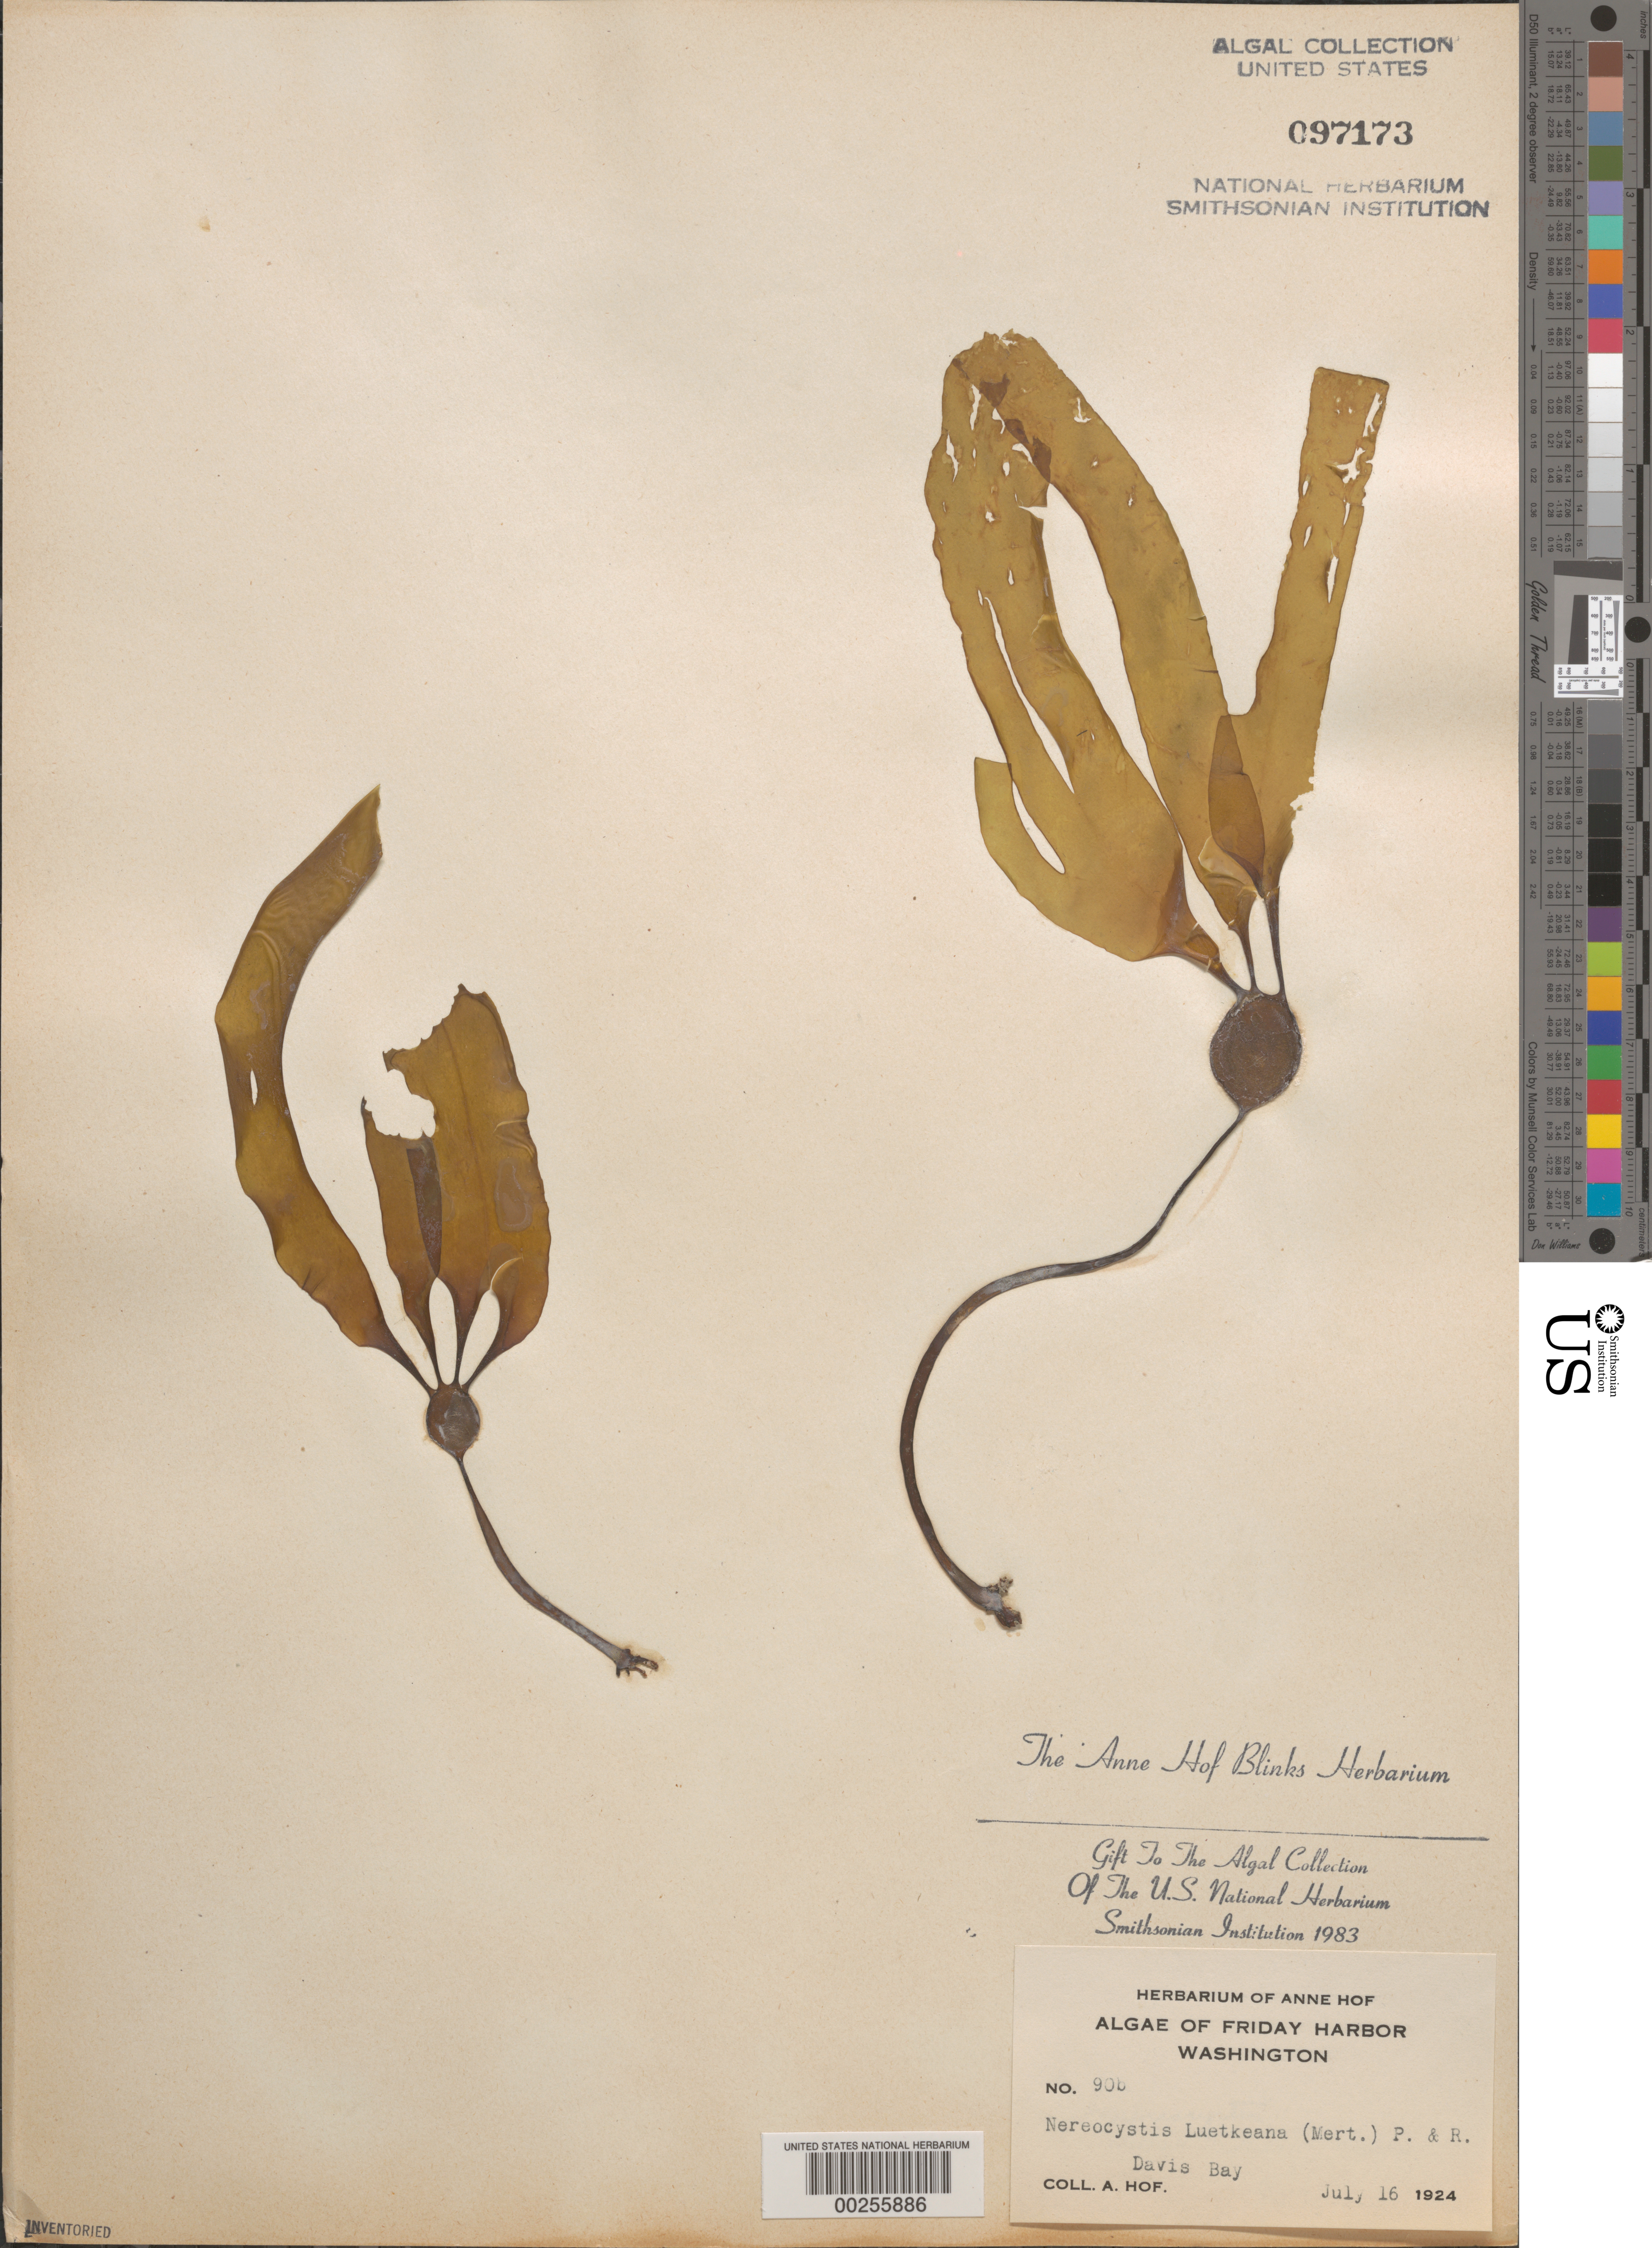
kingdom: Chromista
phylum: Ochrophyta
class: Phaeophyceae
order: Laminariales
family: Laminariaceae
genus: Nereocystis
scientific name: Nereocystis luetkeana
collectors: A. Blinks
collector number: AHB 90b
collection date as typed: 16 Jul 1924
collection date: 1924-07-16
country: United States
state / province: Washington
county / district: San Juan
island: San Juan Island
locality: Davis Bay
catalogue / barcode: US 97173